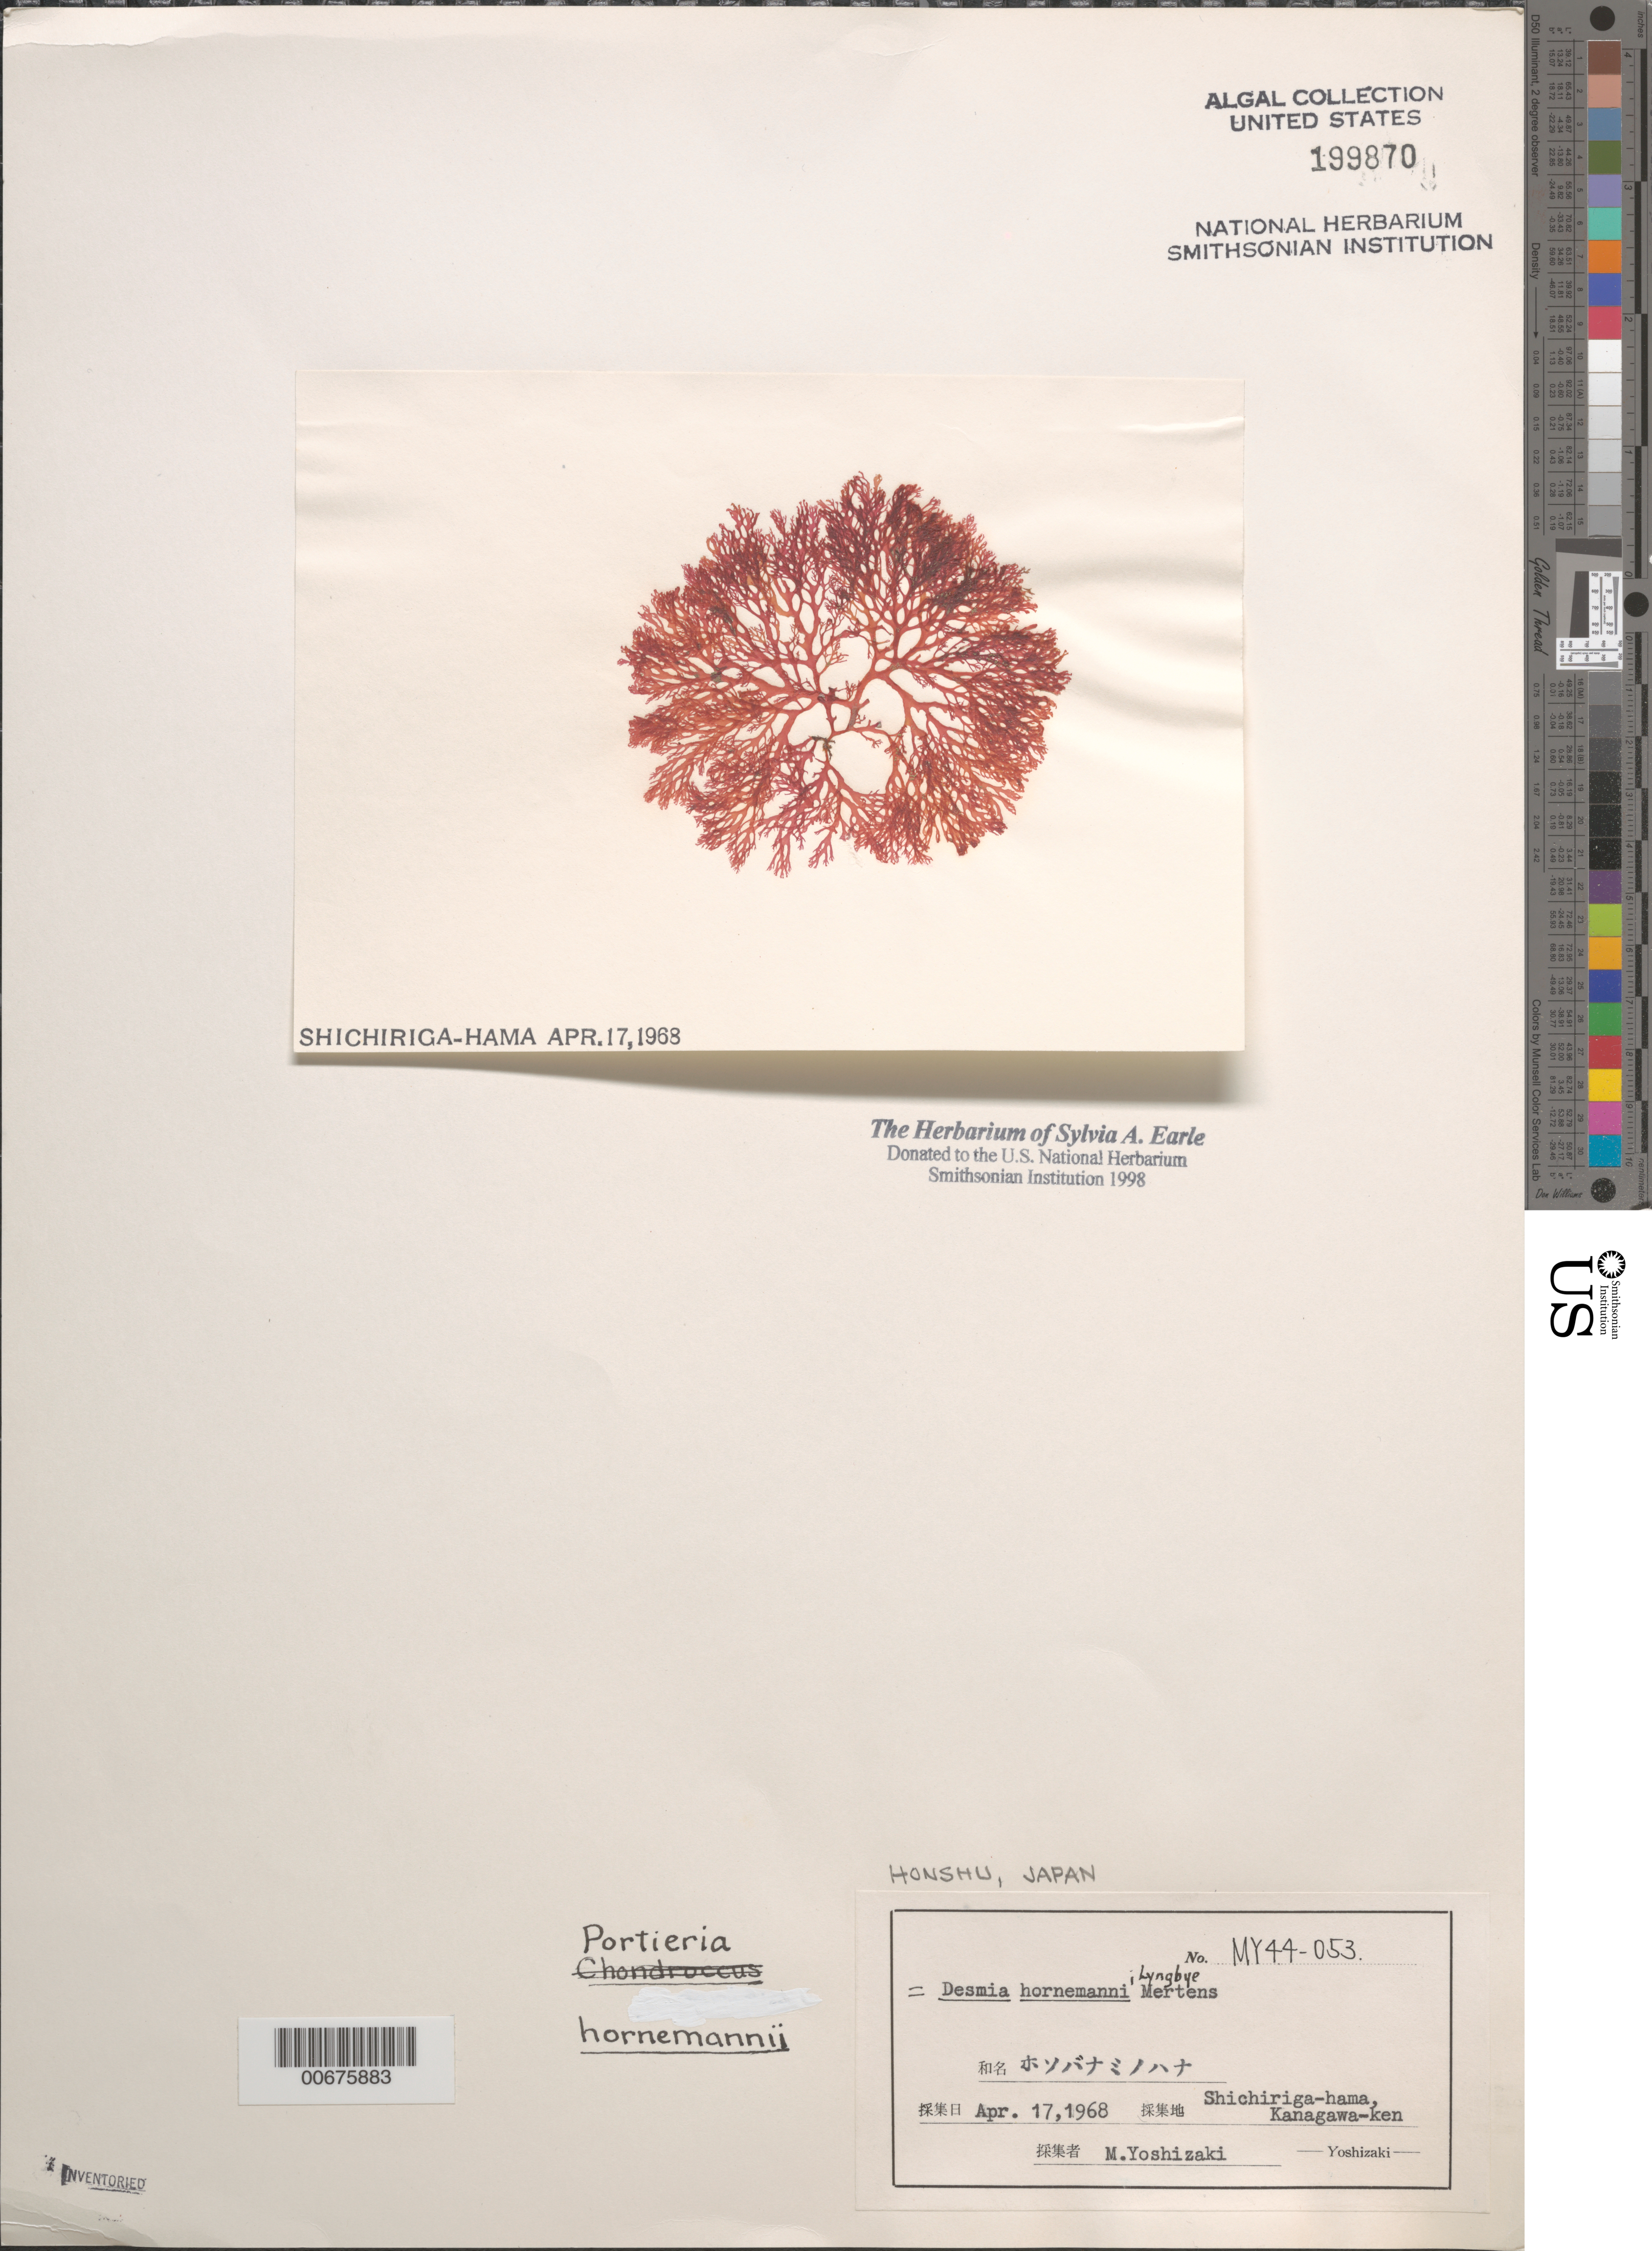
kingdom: Plantae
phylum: Rhodophyta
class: Florideophyceae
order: Gigartinales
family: Rhizophyllidaceae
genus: Portieria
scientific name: Portieria hornemannii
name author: (Lyngbye) P.C. Silva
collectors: M. Yoshizaki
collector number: MY 44-053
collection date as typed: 17 Apr 1968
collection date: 1968-04-17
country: Japan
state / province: Kanagawa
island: Honshu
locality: Shichiriga-hama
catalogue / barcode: US 199870